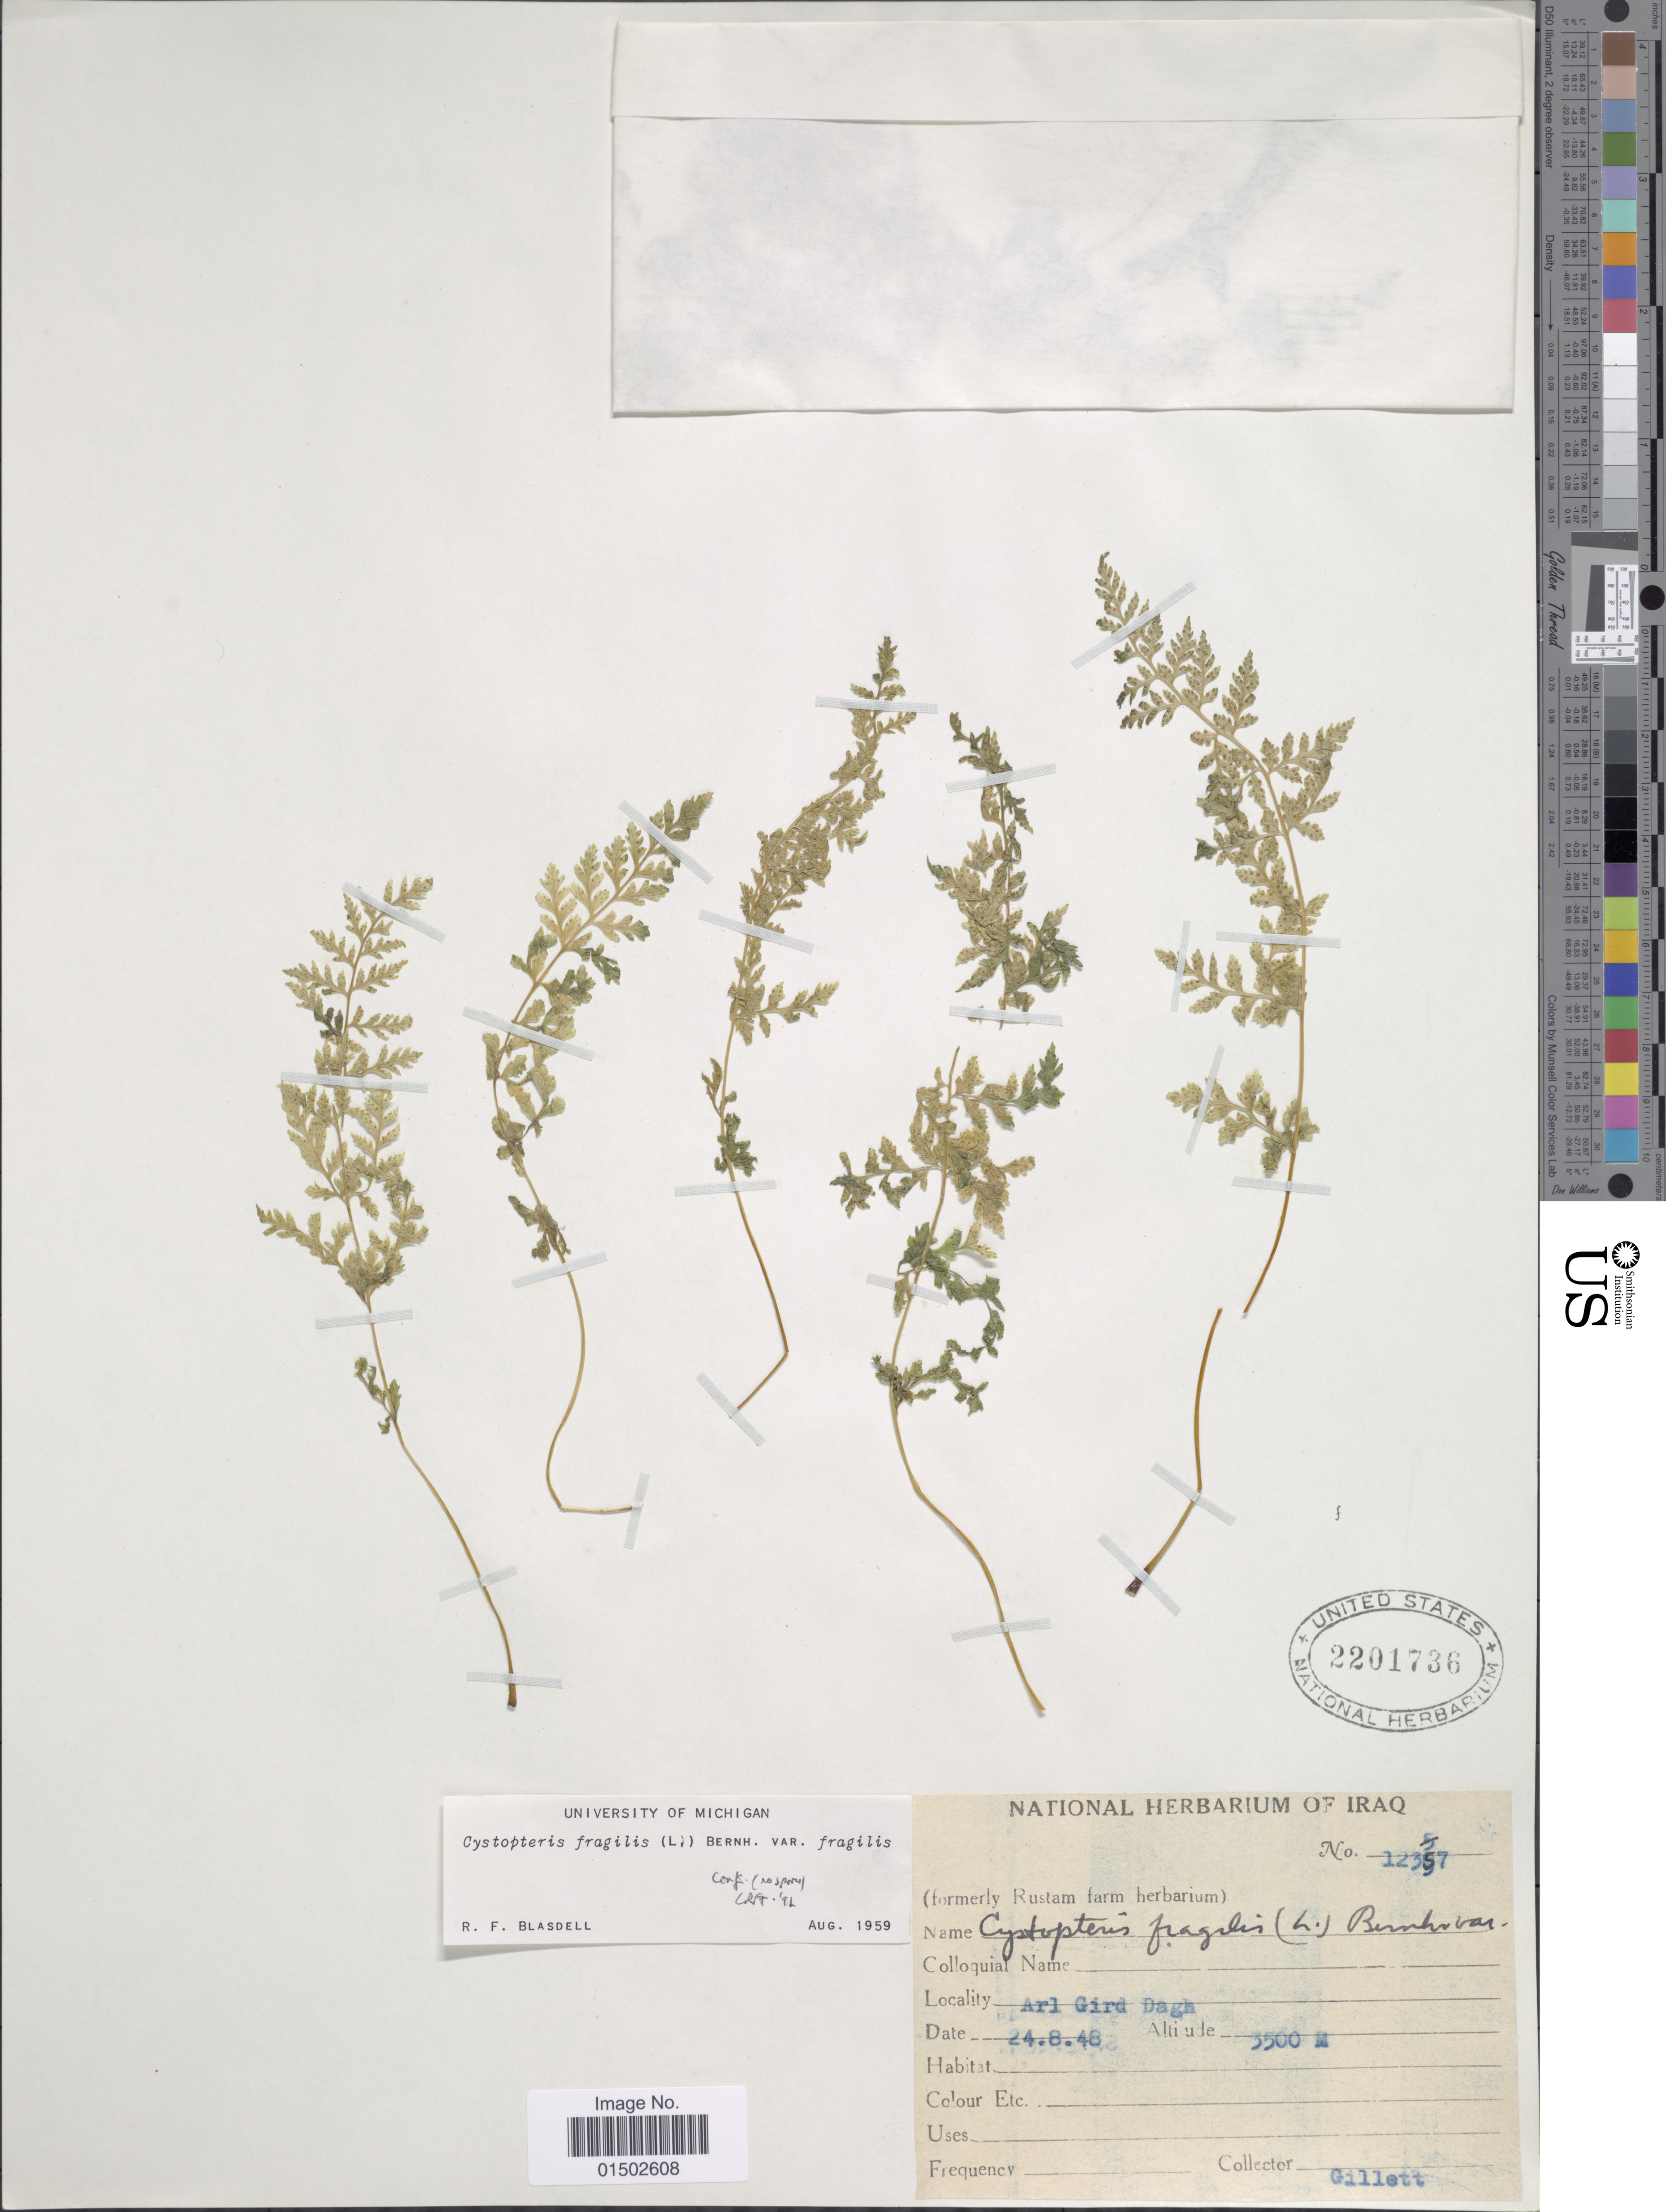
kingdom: Plantae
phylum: Tracheophyta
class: Polypodiopsida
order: Polypodiales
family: Cystopteridaceae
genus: Cystopteris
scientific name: Cystopteris fragilis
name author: (L.) Bernh.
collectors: Gillett, --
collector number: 12357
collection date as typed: Transcribed d/m/y: 24/8/48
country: Iraq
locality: Arl Gird Dagh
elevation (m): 3500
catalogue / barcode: US 2201736